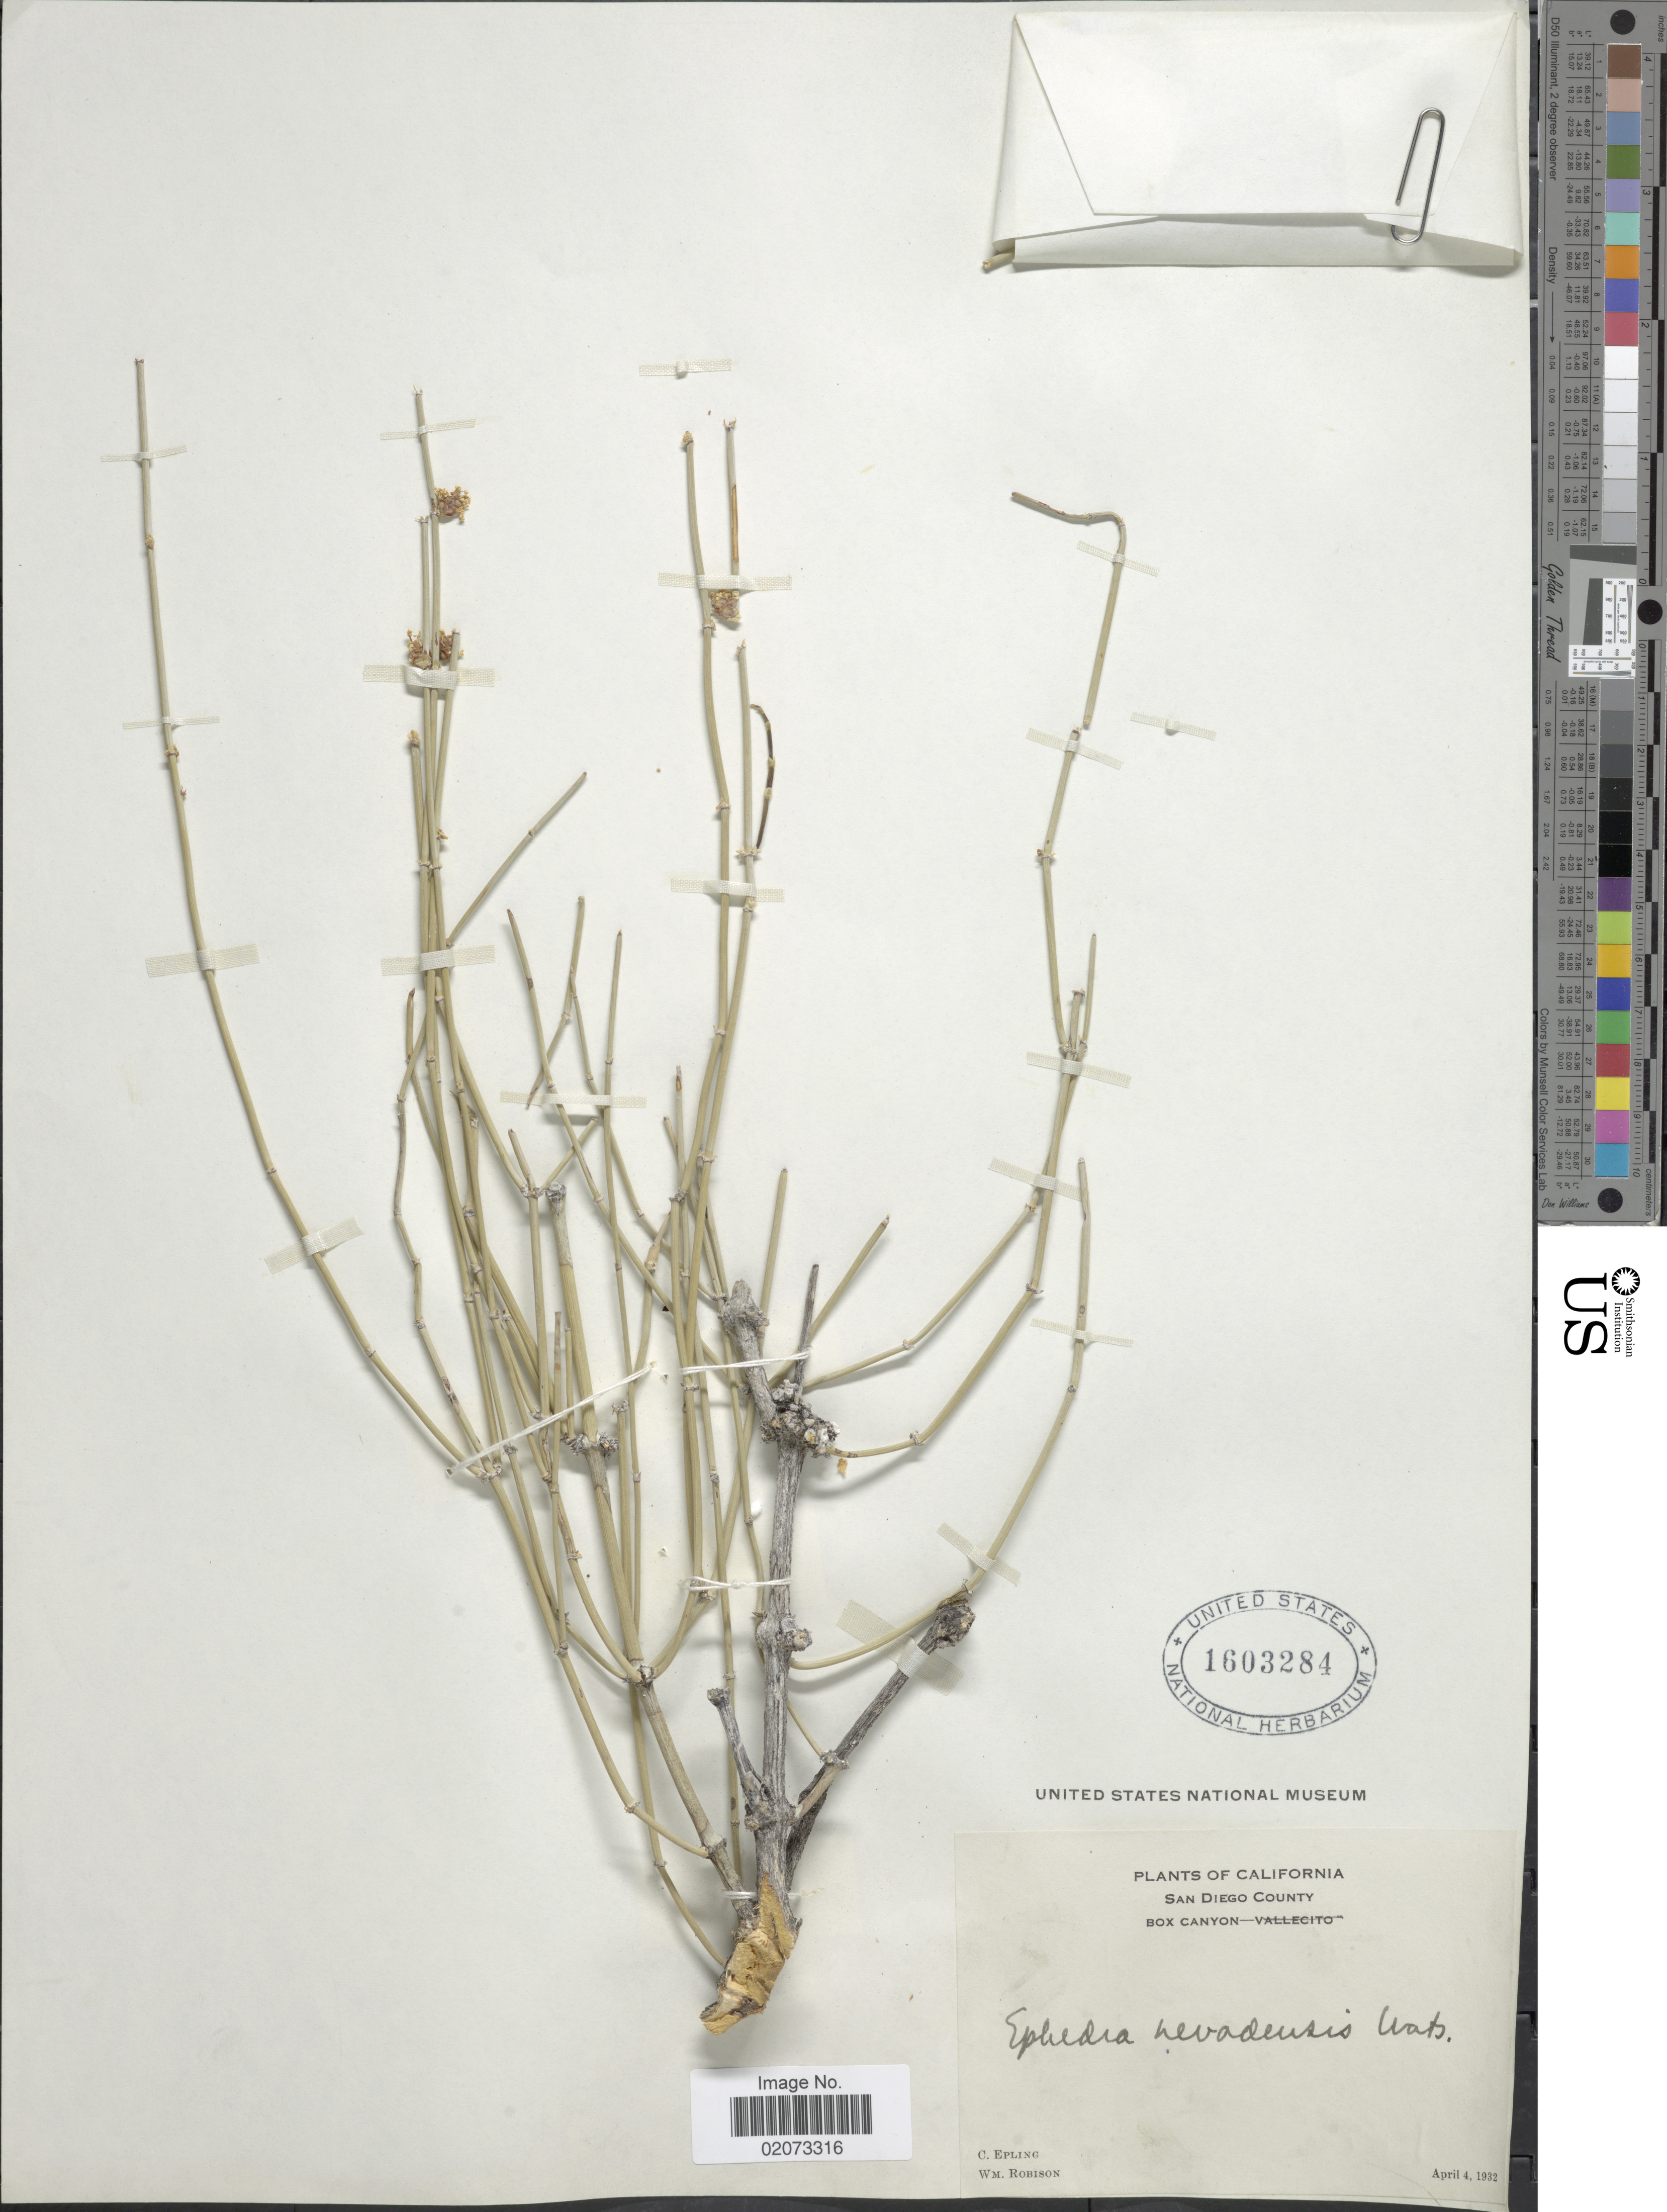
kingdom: Plantae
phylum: Tracheophyta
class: Gnetopsida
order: Ephedrales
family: Ephedraceae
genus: Ephedra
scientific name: Ephedra nevadensis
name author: S. Watson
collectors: C. C. Epling & W. Robison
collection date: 1932-04-04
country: United States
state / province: California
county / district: San diego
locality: California. San diego County.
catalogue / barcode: US 1603284